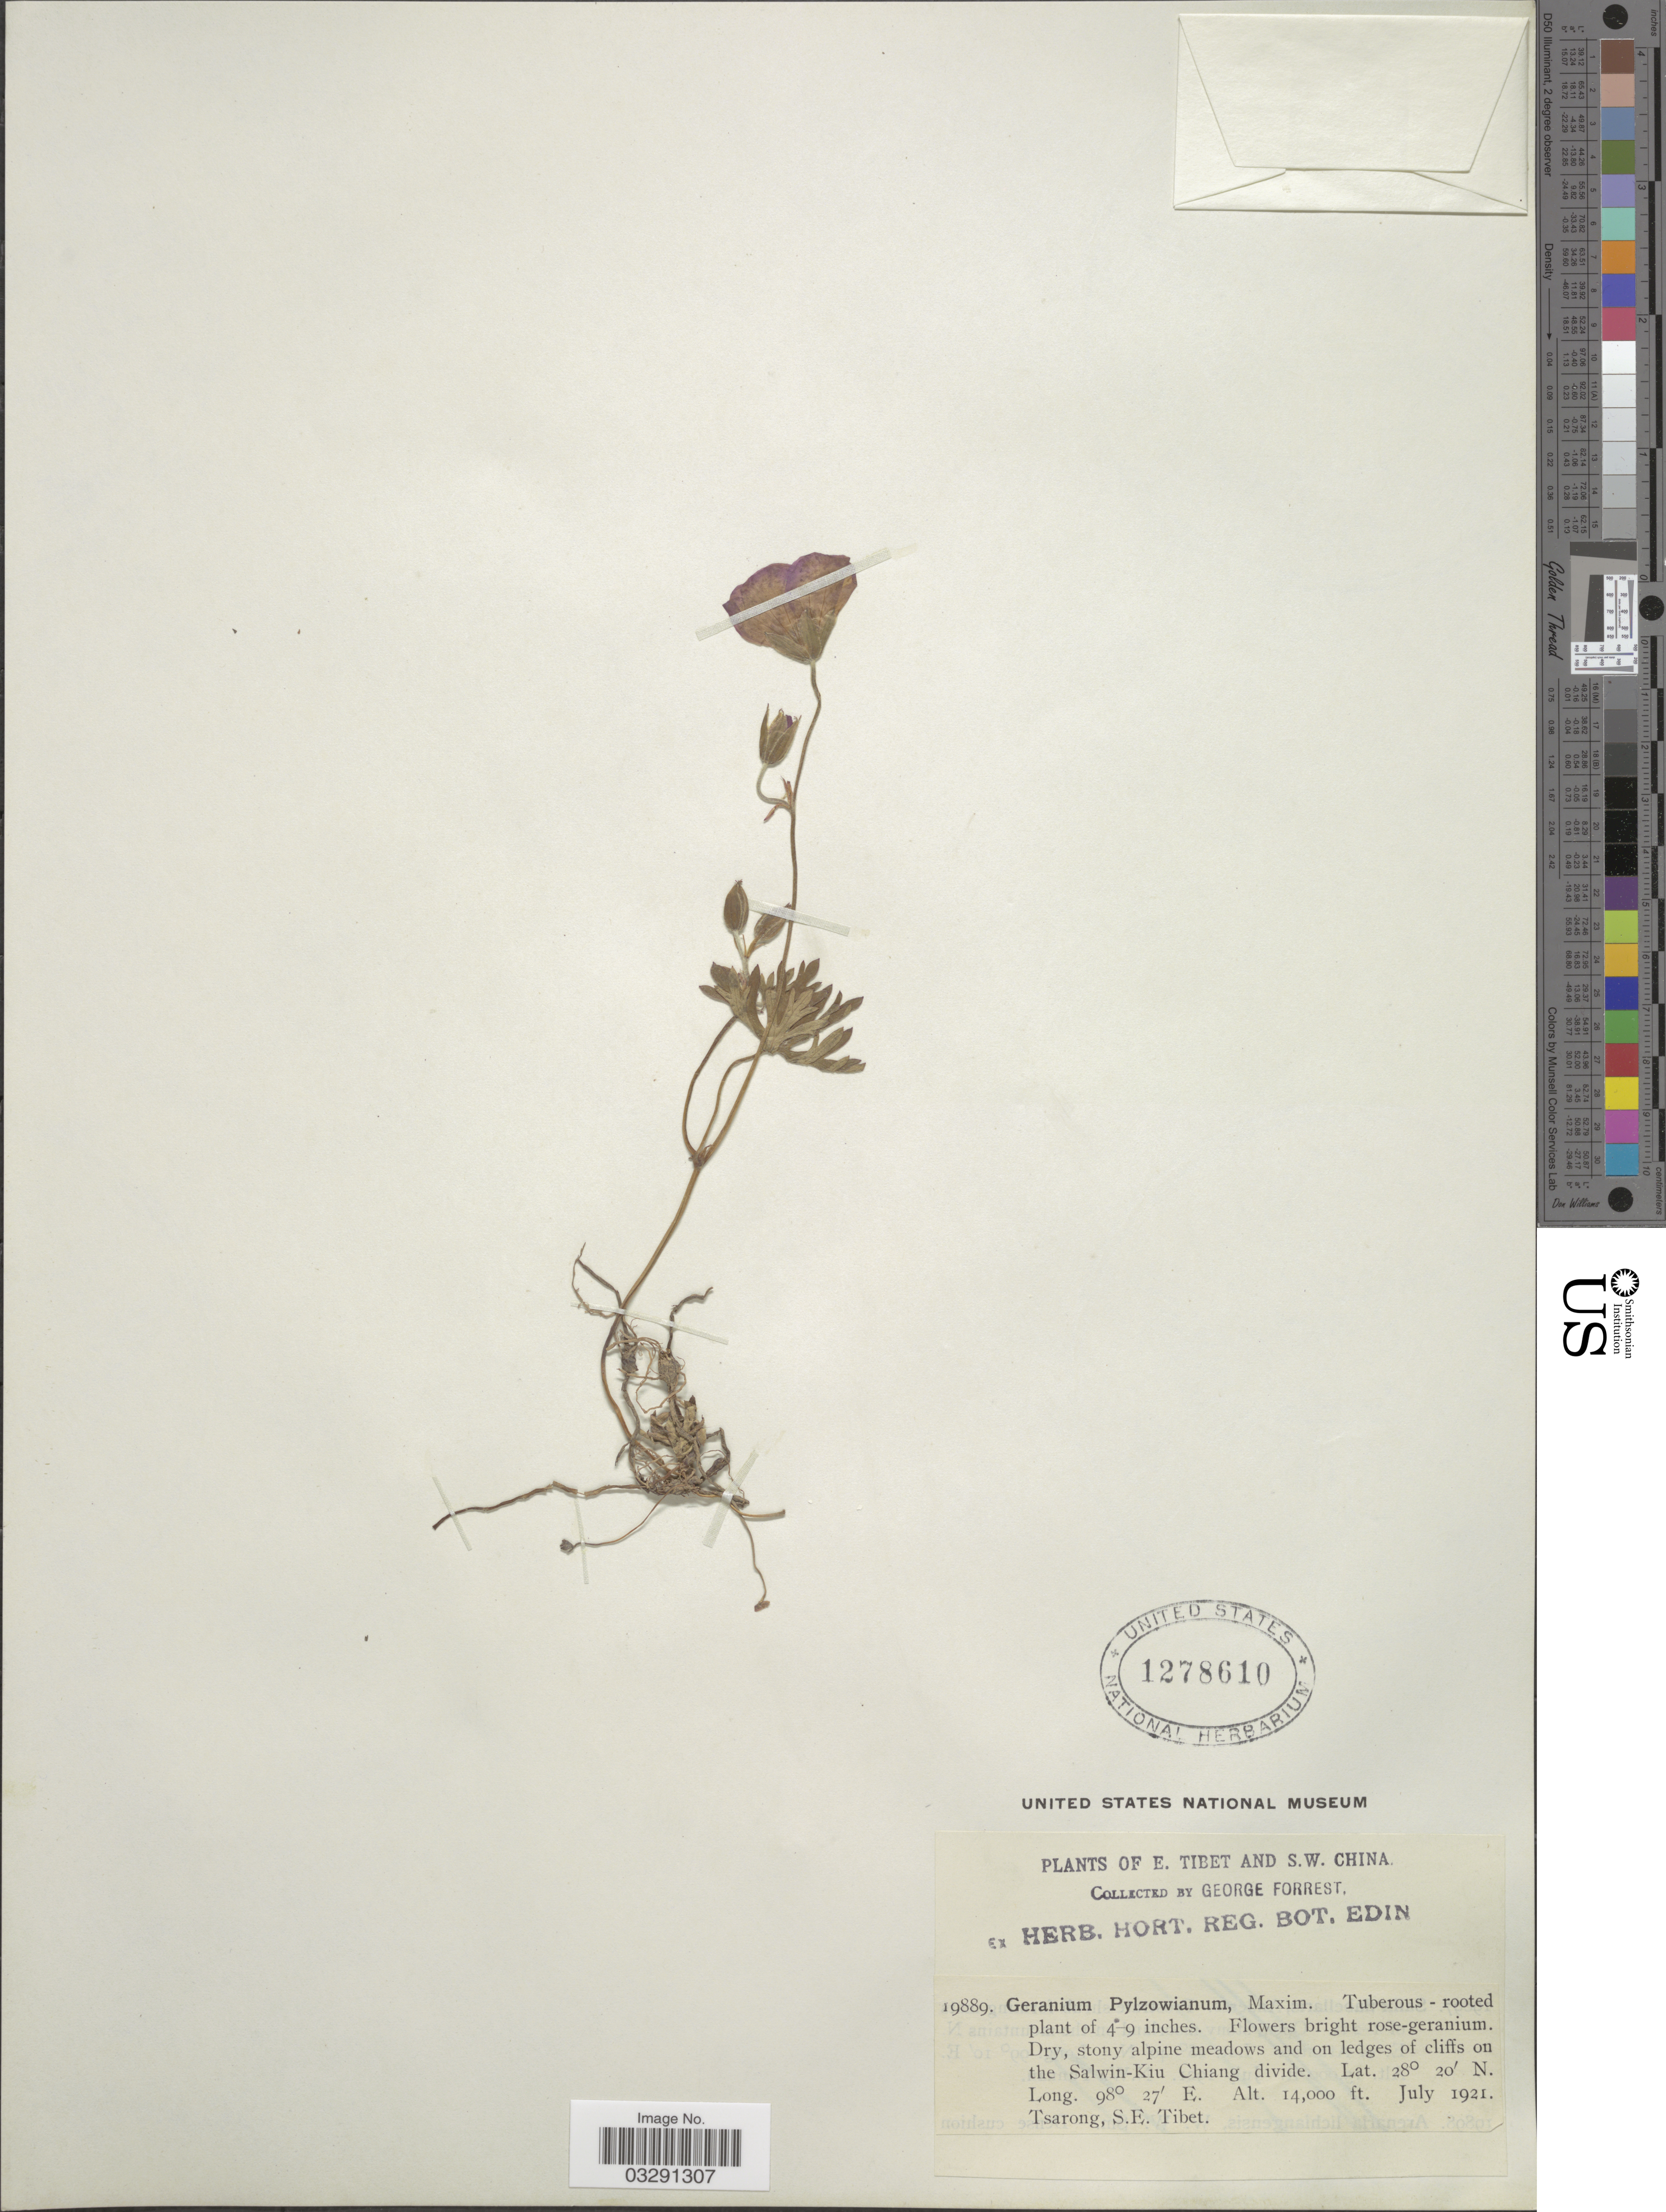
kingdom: Plantae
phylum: Tracheophyta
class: Magnoliopsida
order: Geraniales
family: Geraniaceae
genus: Geranium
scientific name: Geranium pylzowianum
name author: Maxim.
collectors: G. Forrest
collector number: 19889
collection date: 1921-07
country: China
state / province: Xizang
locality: E. Tibet and S.W. China, Dry, stony alpine meadows and on ledges of cliffs on the Salwin-Kiu Chiang divide.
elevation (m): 4267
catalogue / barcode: US 1278610